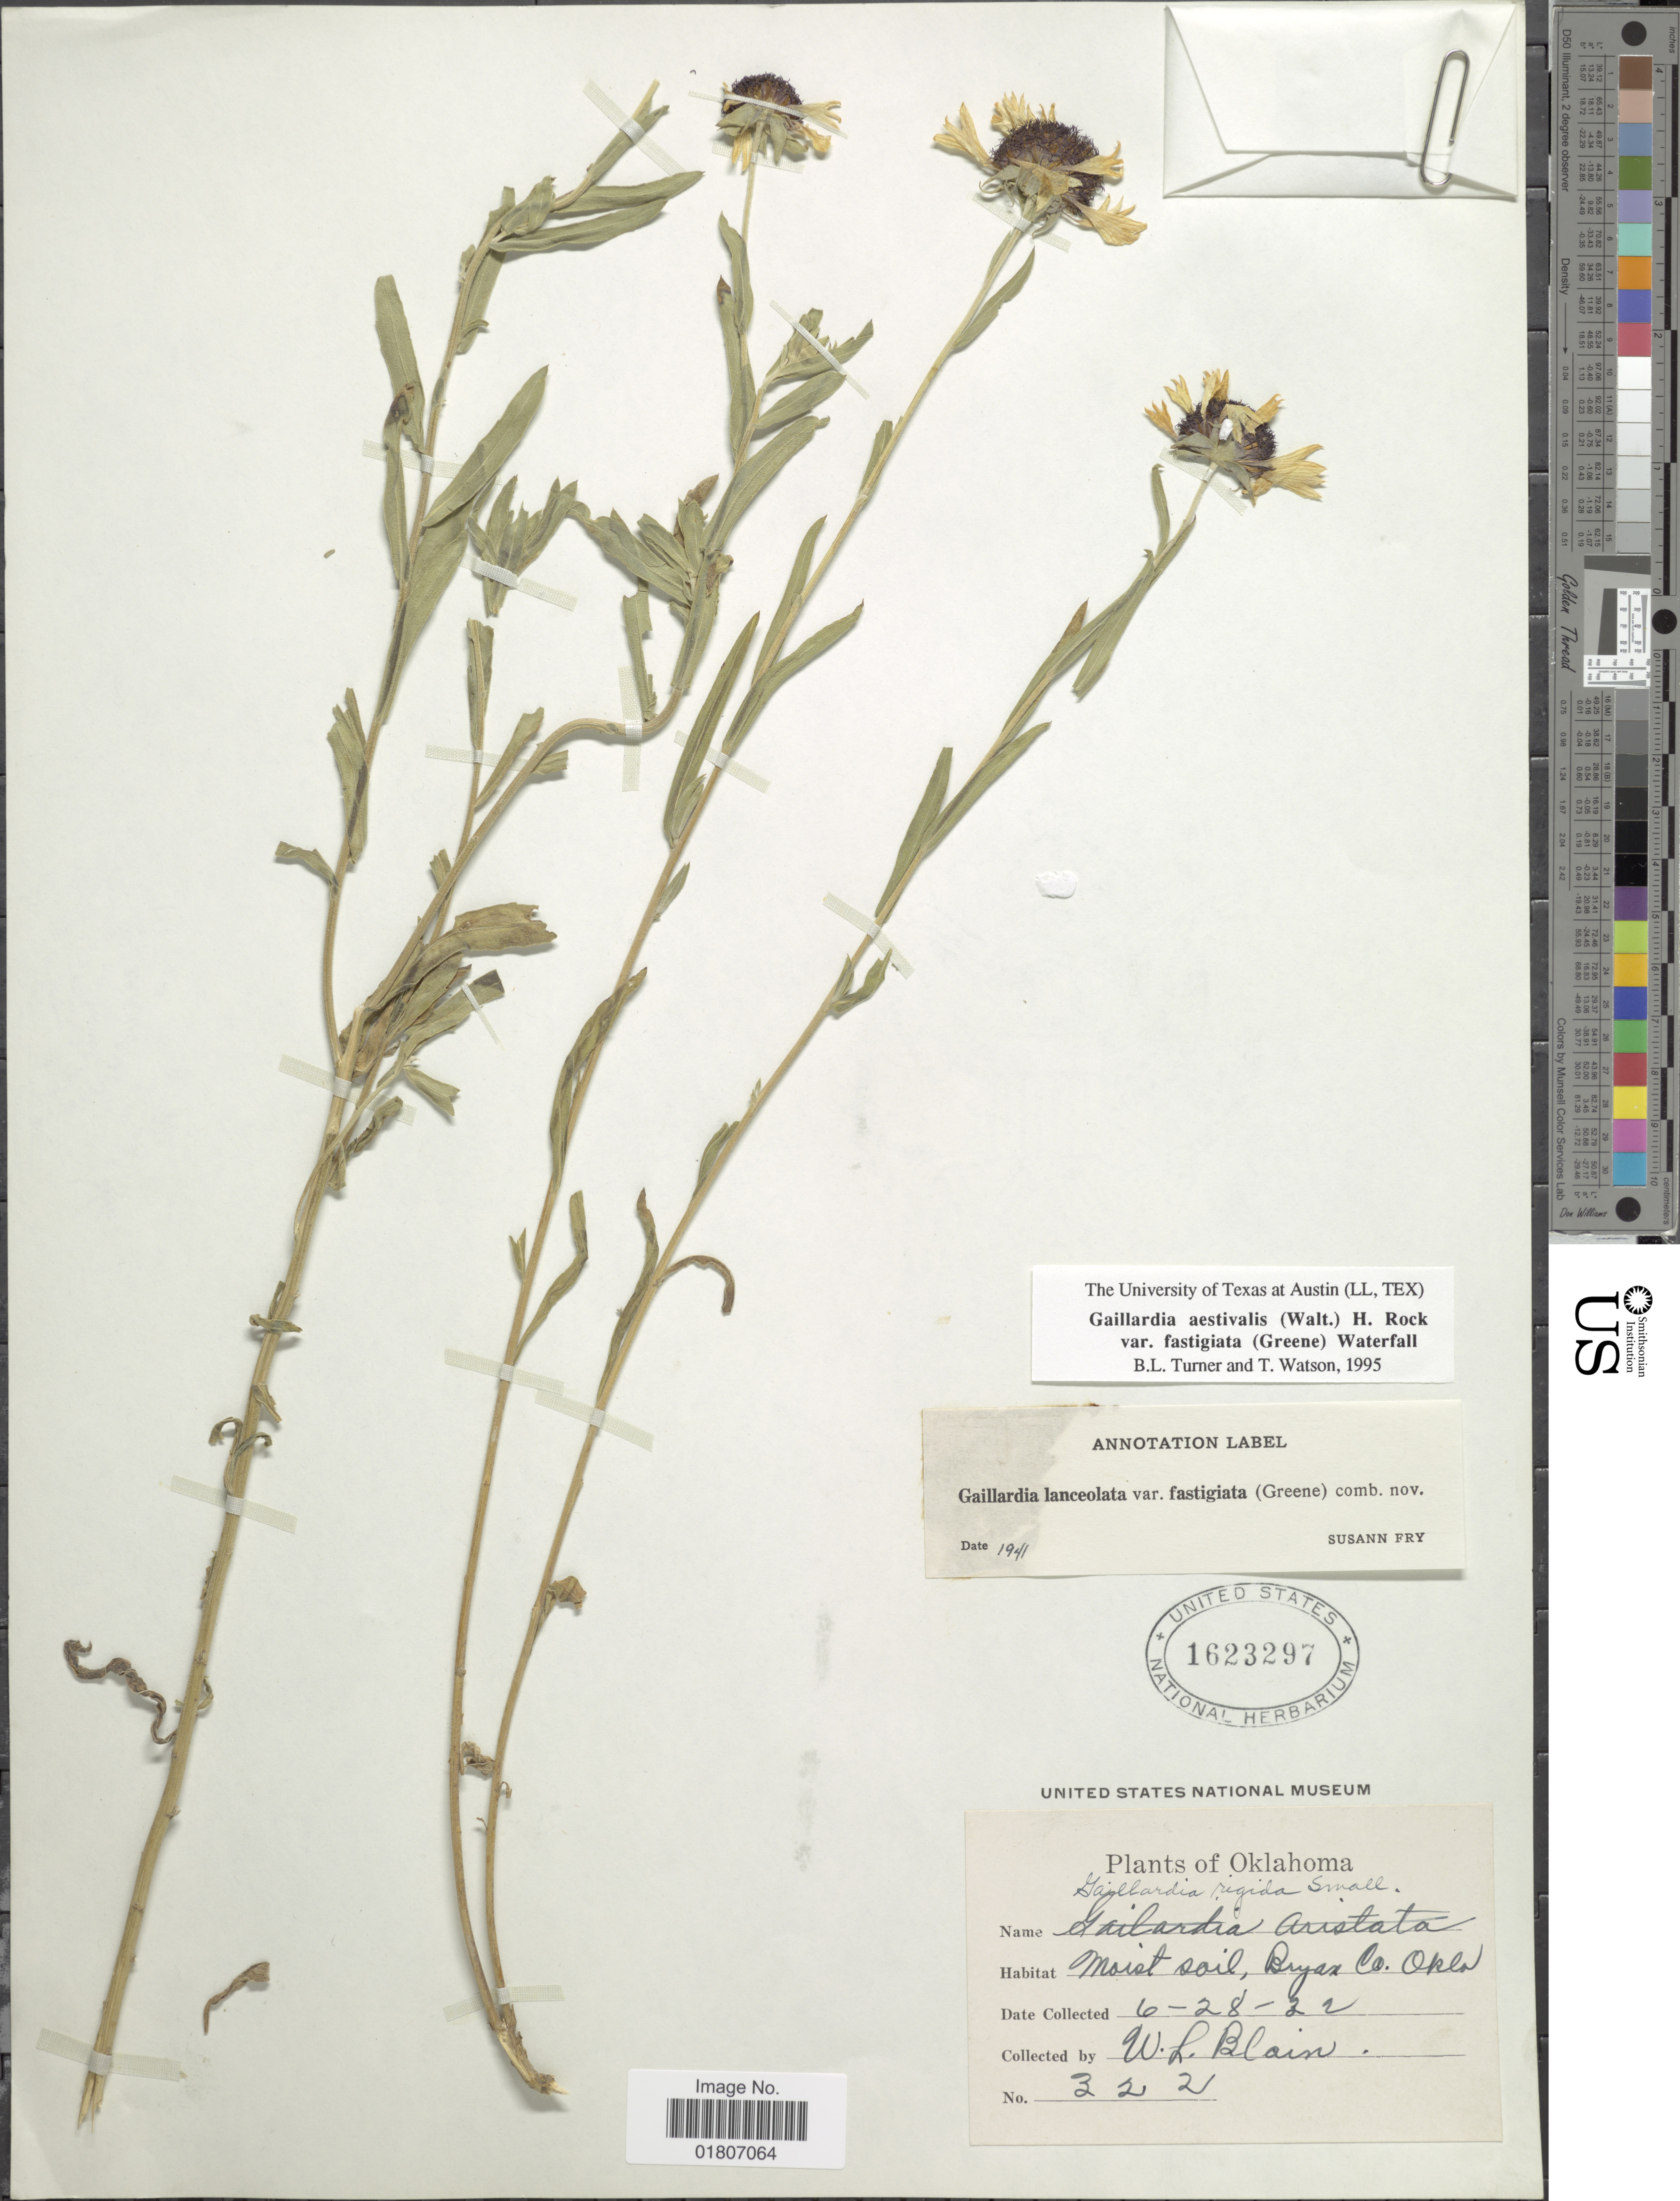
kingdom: Plantae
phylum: Tracheophyta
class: Magnoliopsida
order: Asterales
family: Asteraceae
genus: Gaillardia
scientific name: Gaillardia aestivalis var. fastigiata (indet)?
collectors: W. Blain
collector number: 322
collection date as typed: Transcribed d/m/y: 28/6/22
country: United States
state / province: Oklahoma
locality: Bryan Co.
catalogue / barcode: US 1623297